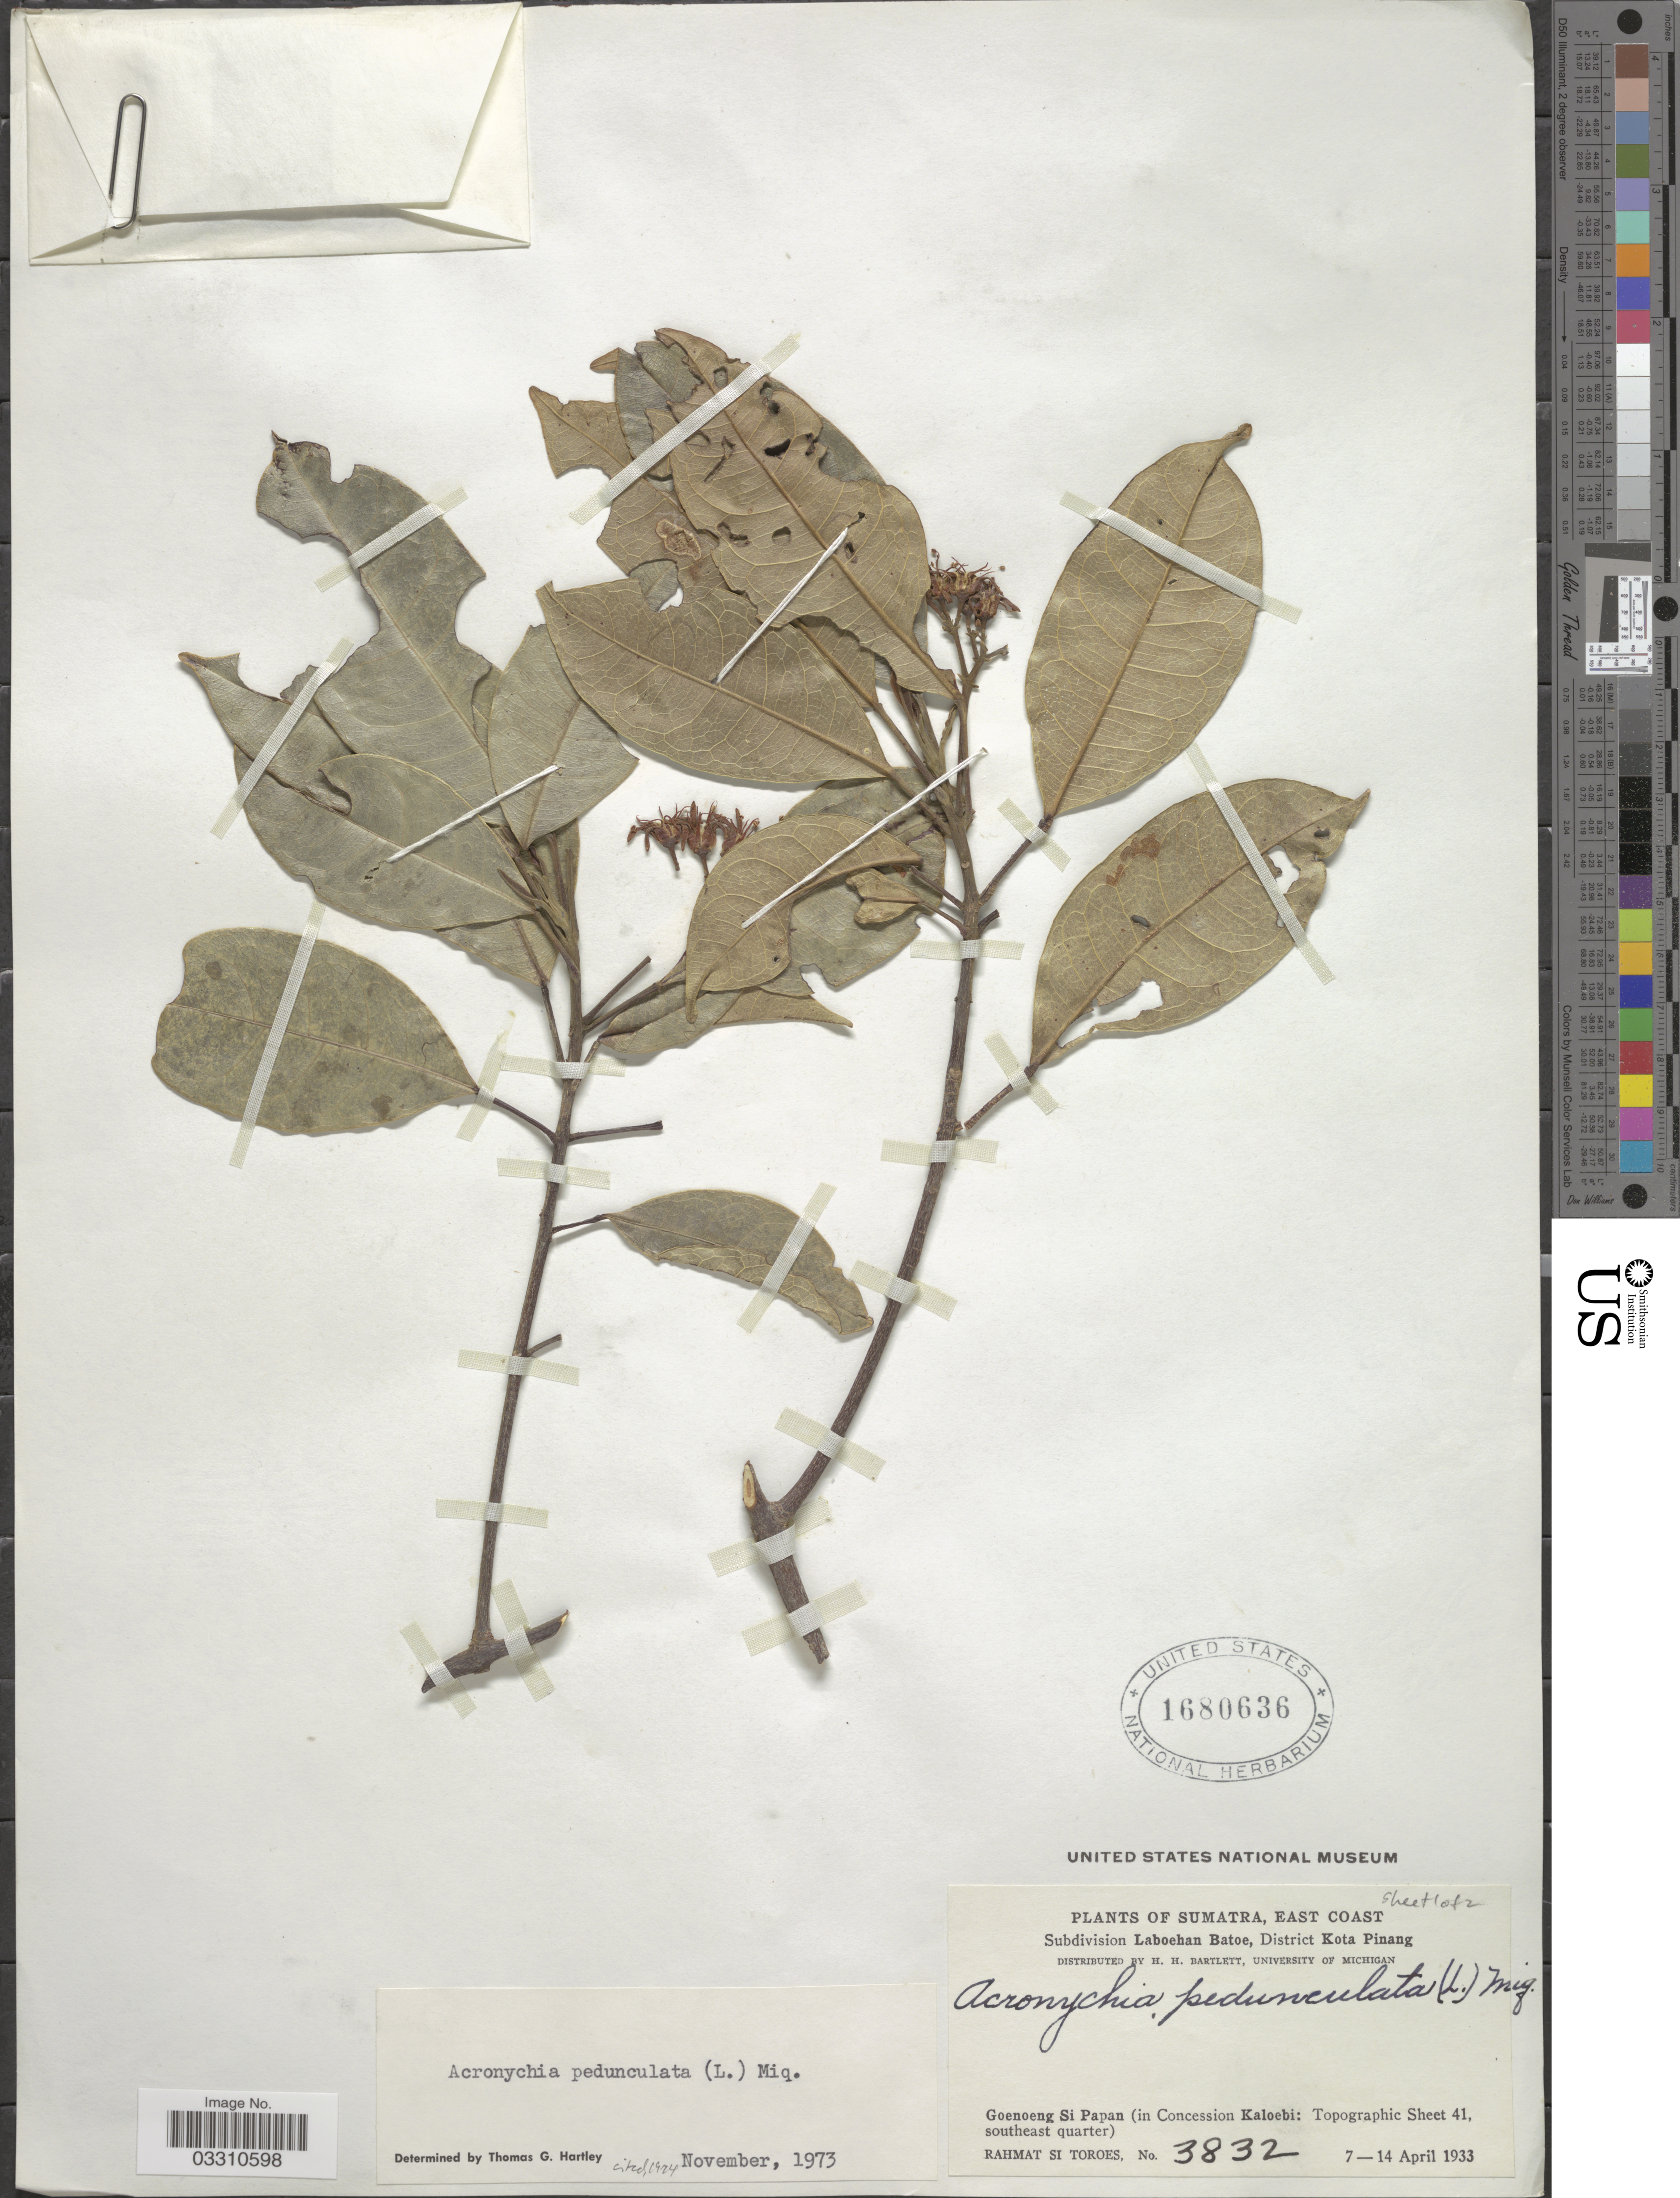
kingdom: Plantae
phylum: Tracheophyta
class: Magnoliopsida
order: Sapindales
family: Rutaceae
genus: Acronychia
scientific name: Acronychia pedunculata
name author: (L.) Miq.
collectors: Rahmat Si Boeea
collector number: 3832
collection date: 1933-04-07/1933-04-14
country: Indonesia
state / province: Sumatra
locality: East Coast. Subdivision Laboehan Batoe, District Kota Pinang. Goenoeng Si Papan (in Concession Kaloebi: Topographic Sheet 41, southeast quarter).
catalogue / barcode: US 1680636